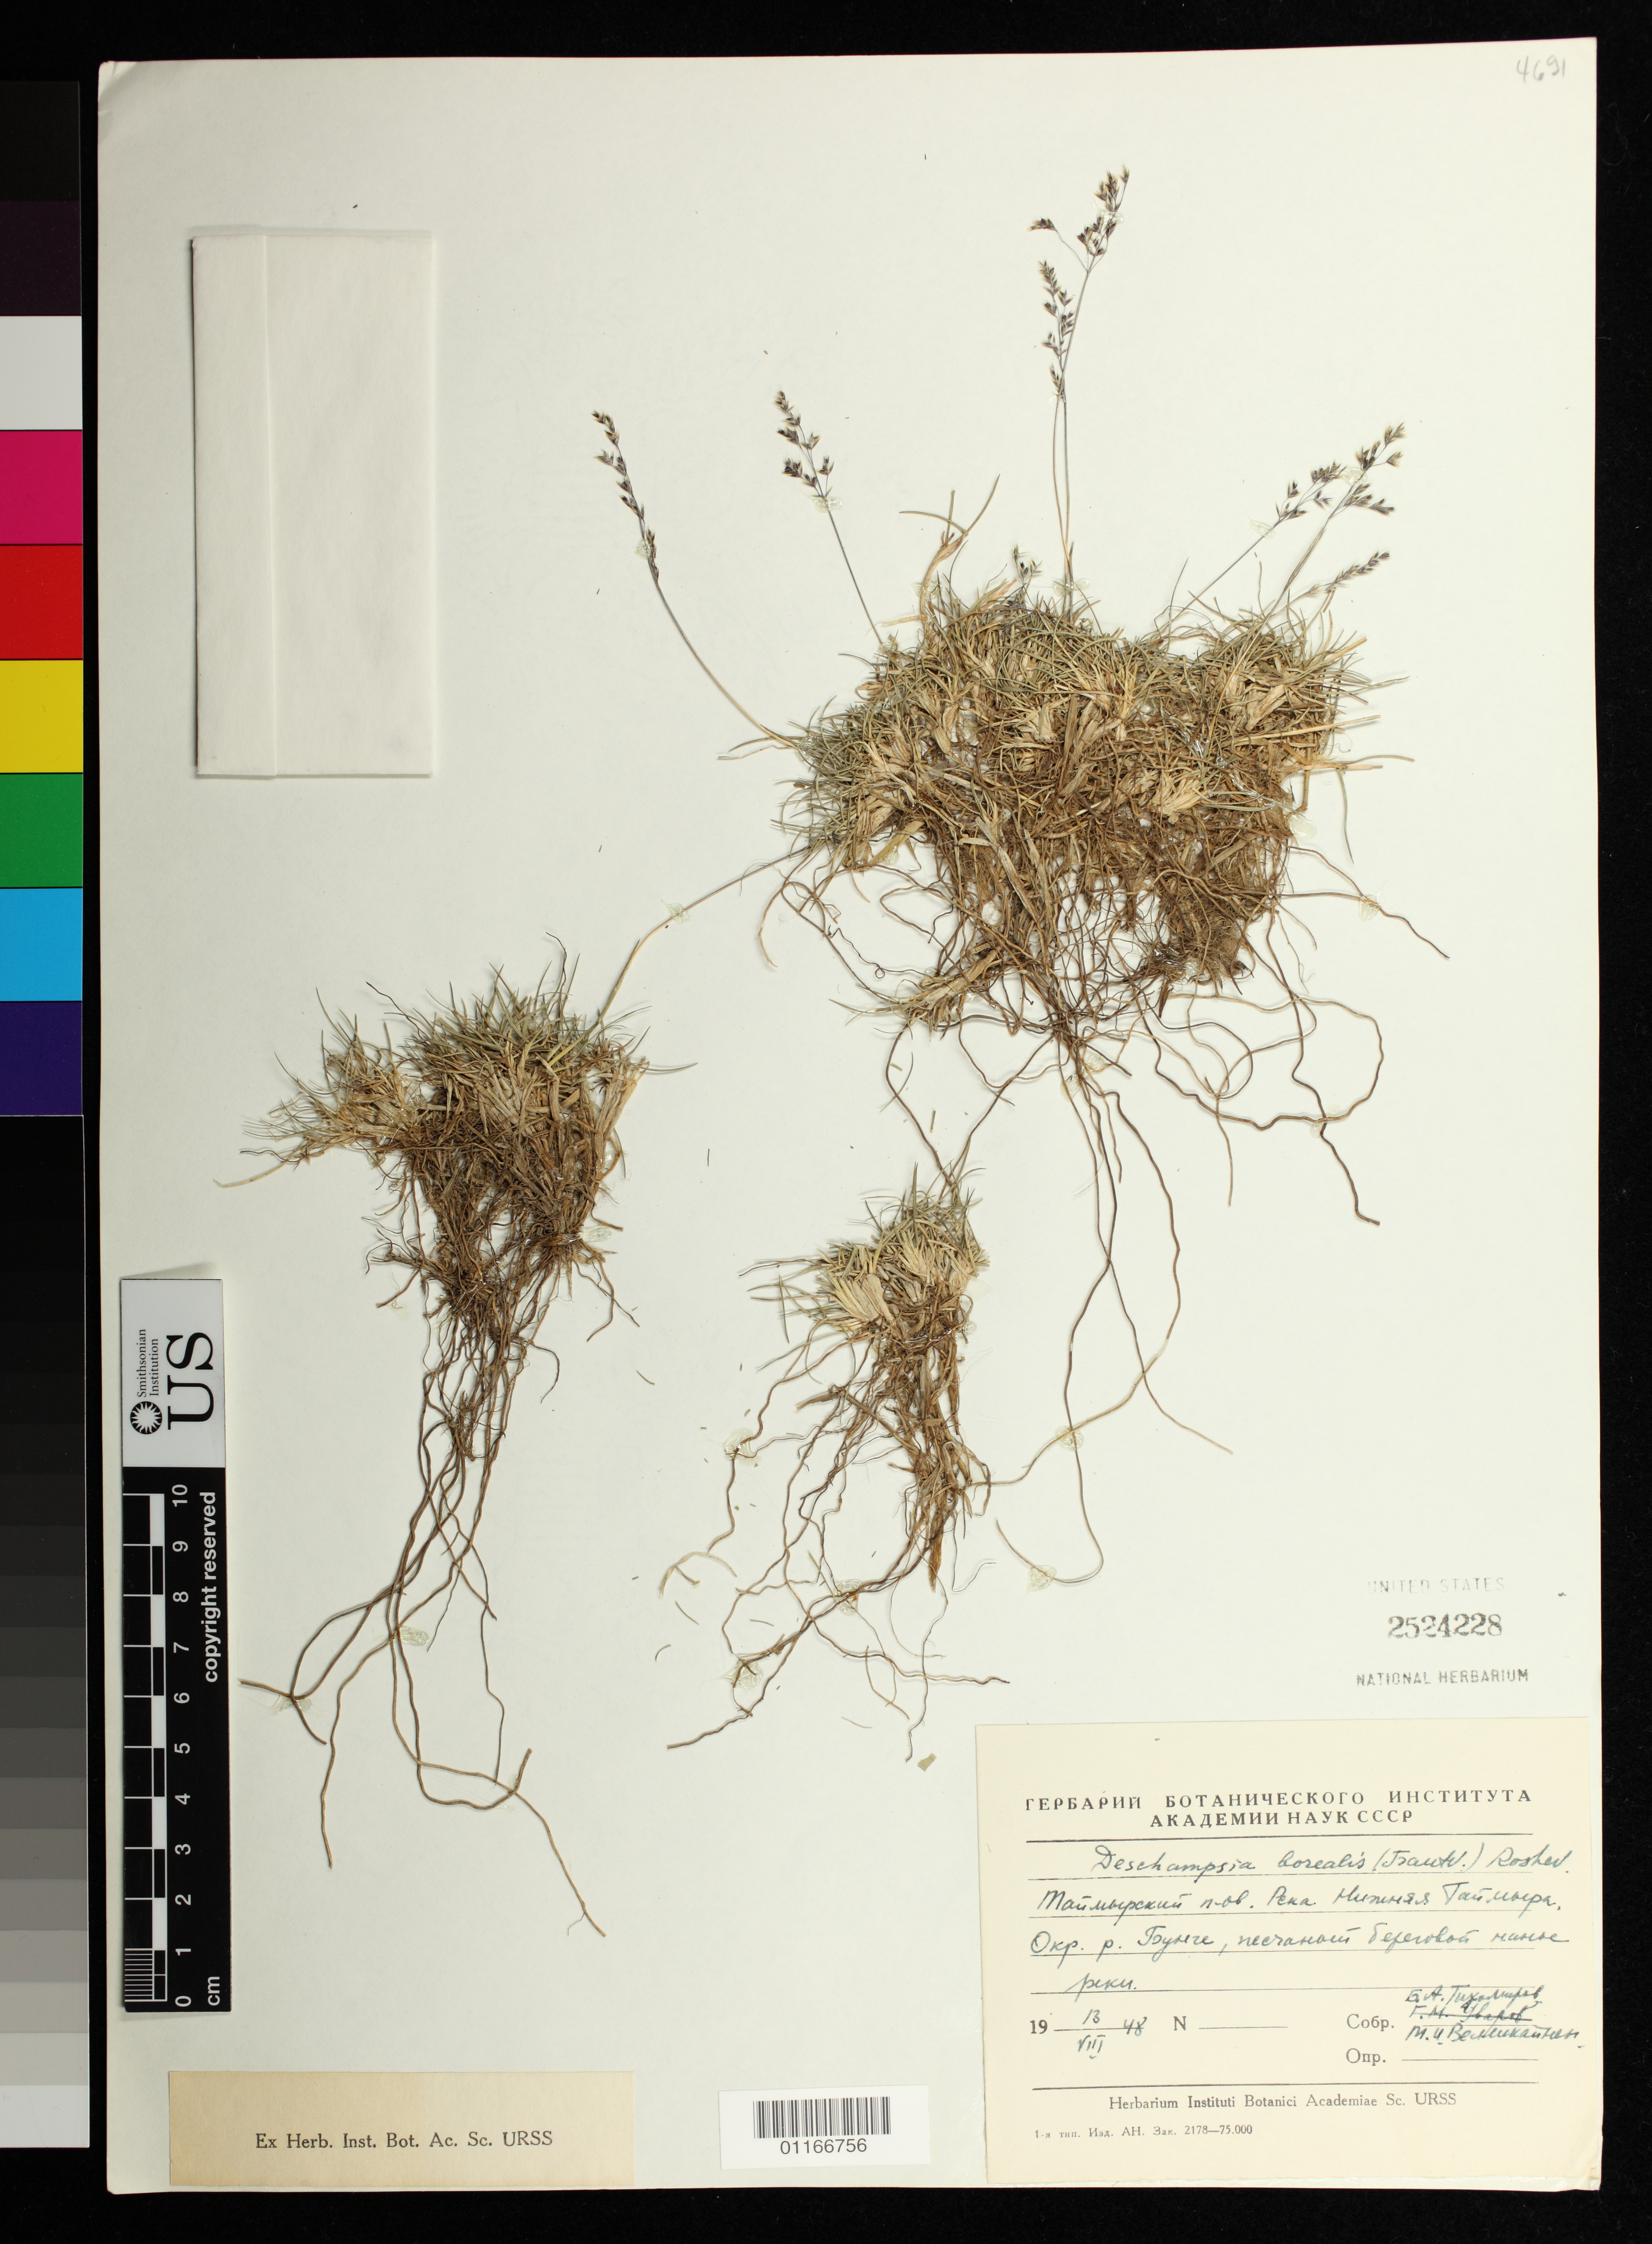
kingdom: Plantae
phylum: Tracheophyta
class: Liliopsida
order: Poales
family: Poaceae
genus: Deschampsia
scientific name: Deschampsia cespitosa subsp. borealis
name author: (Trautv.) Á. Löve & D. Löve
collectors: E. Tuxodufel & M. Bedeukantan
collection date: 1948-08-13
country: Russian Federation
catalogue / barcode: US 2524228